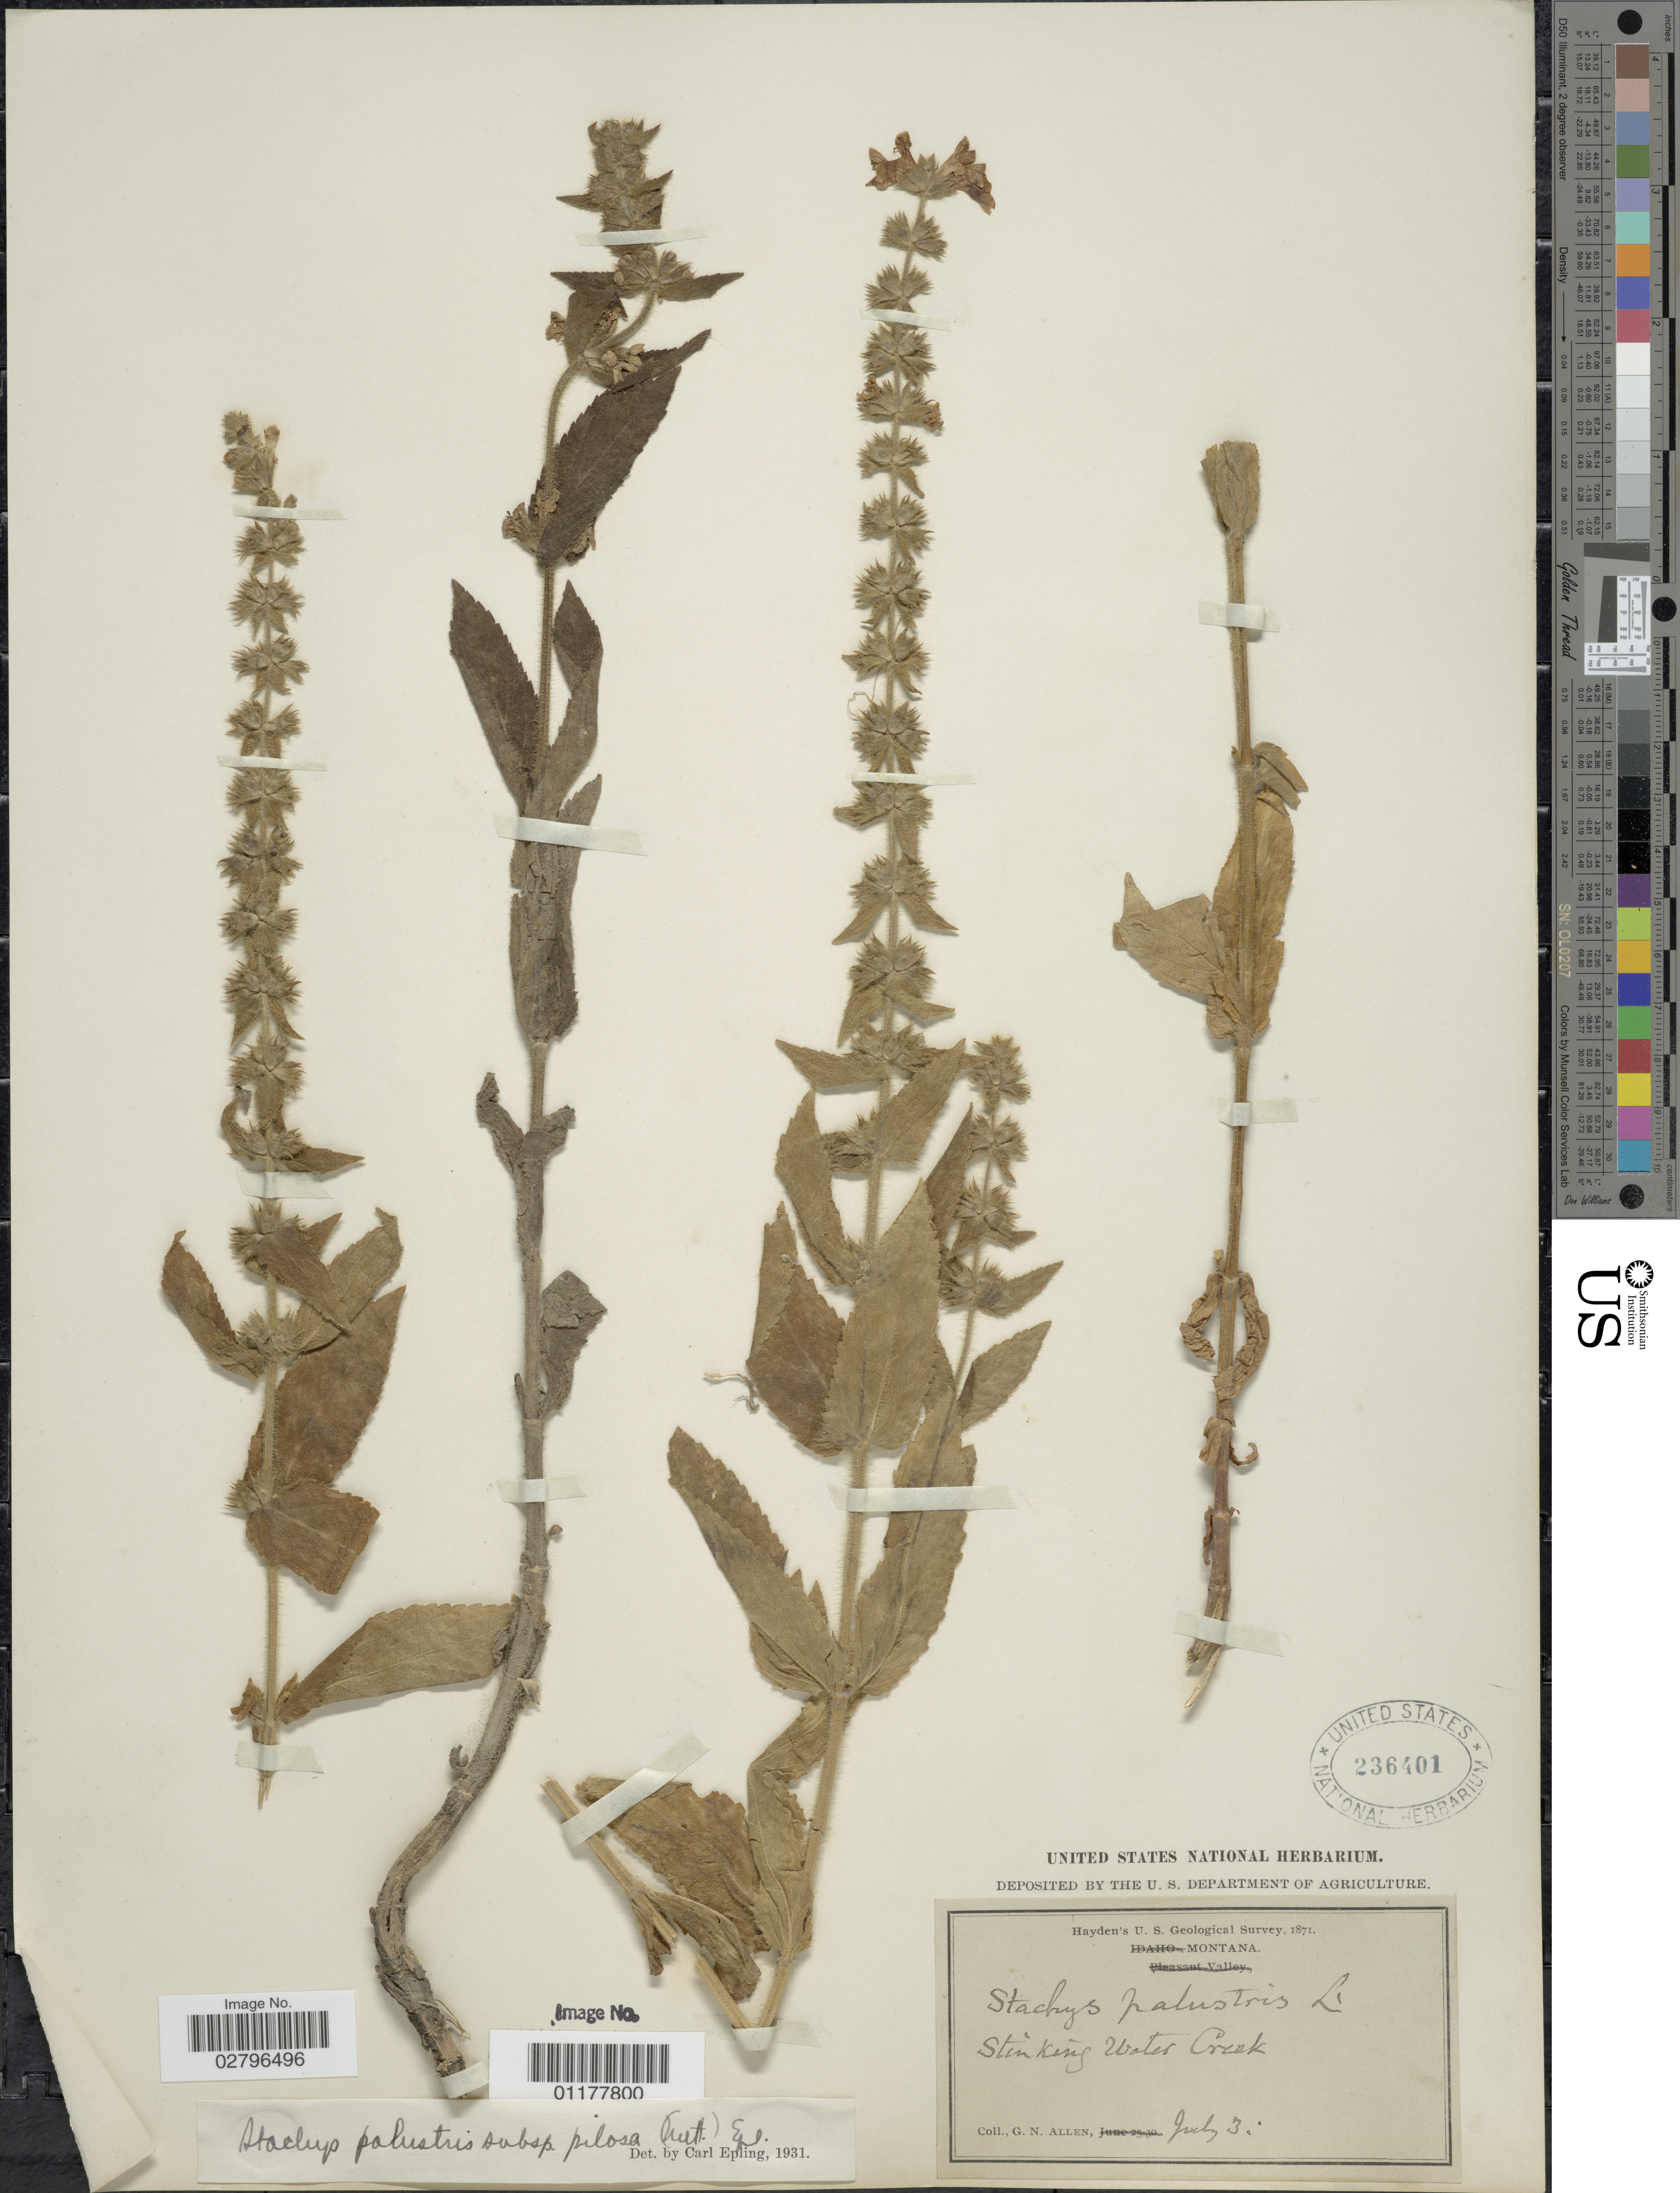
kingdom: Plantae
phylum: Tracheophyta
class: Magnoliopsida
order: Lamiales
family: Lamiaceae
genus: Stachys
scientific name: Stachys palustris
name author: L.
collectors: G. N. Allen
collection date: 1871-07-03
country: United States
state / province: Montana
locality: Stinking Water Creek.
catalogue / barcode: US 236401